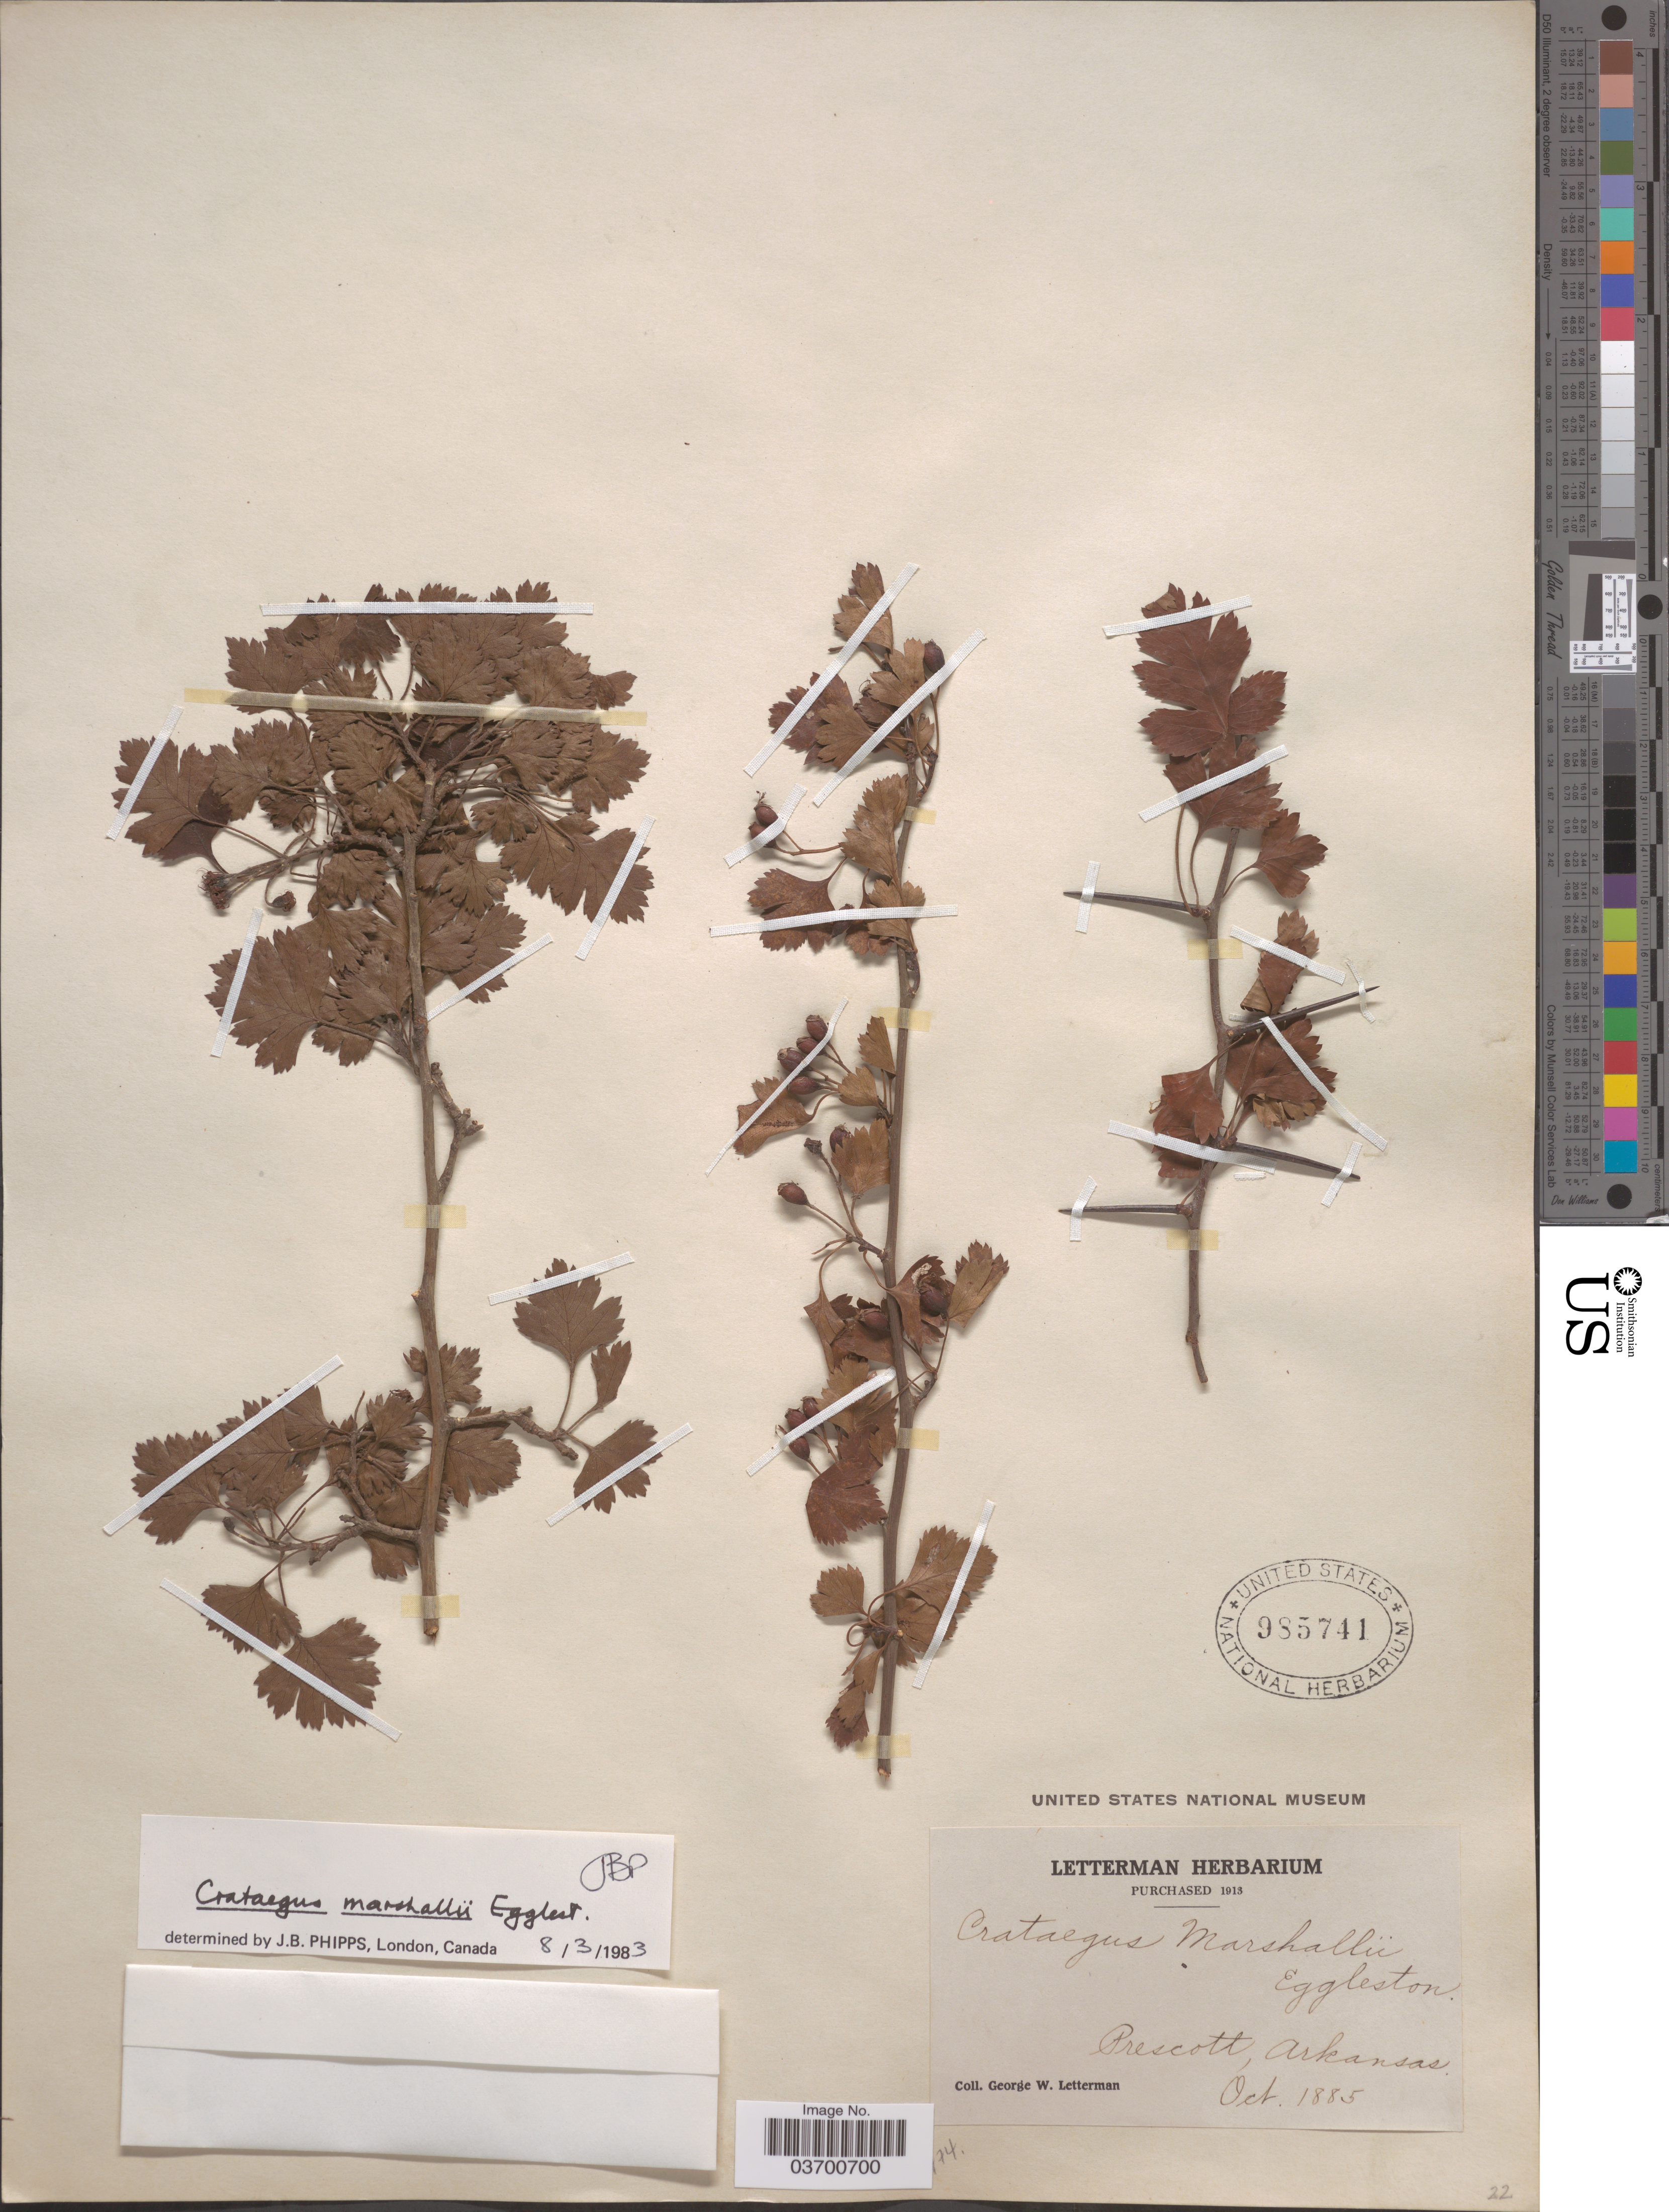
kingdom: Plantae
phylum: Tracheophyta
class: Magnoliopsida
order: Rosales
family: Rosaceae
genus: Crataegus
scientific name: Crataegus marshallii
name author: Eggl.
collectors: G. W. Letterman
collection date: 1885-10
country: United States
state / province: Arkansas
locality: Prescott.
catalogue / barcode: US 985741